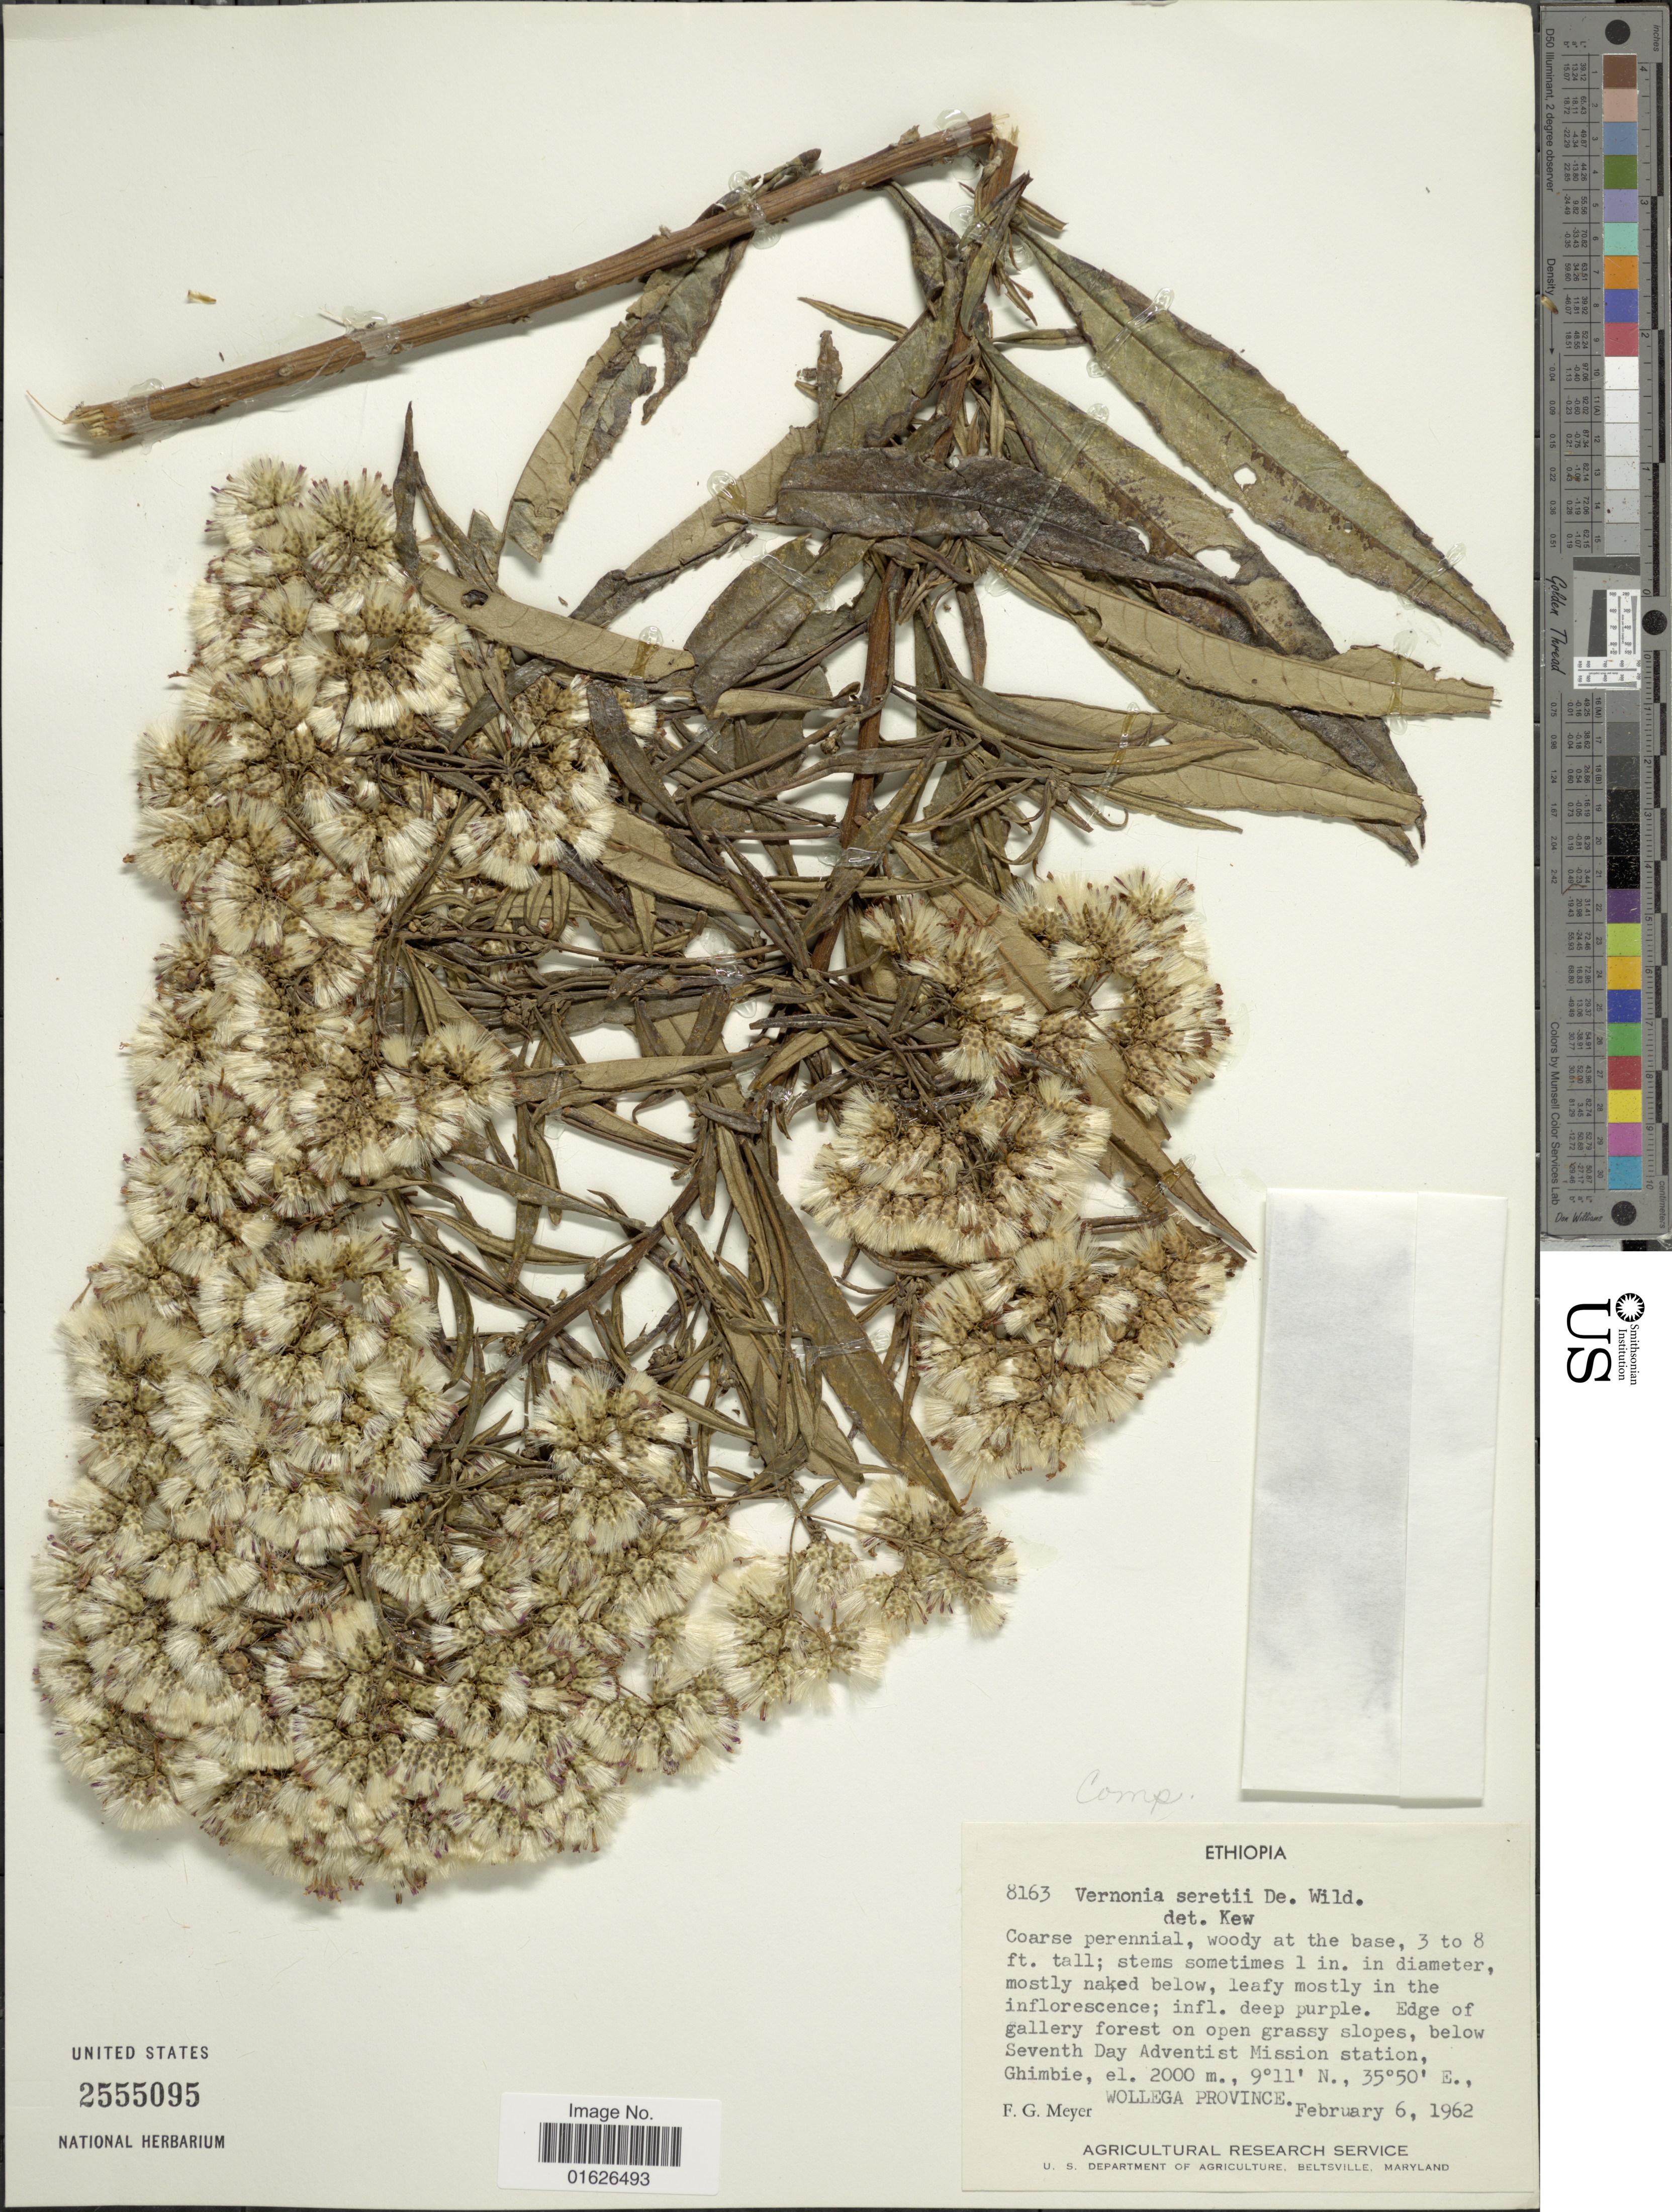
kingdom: Plantae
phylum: Tracheophyta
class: Magnoliopsida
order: Asterales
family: Asteraceae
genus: Gymnanthemum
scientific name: Gymnanthemum theophrastifolium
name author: (Schweinf. ex Oliv. & Hiern) H. Rob.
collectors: F. G. Meyer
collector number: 8163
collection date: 1962-02-03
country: Ethiopia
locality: Below Seventh Day Adventiest Mission station Ghimbie, Wollega Province.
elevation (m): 2000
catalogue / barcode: US 2555095